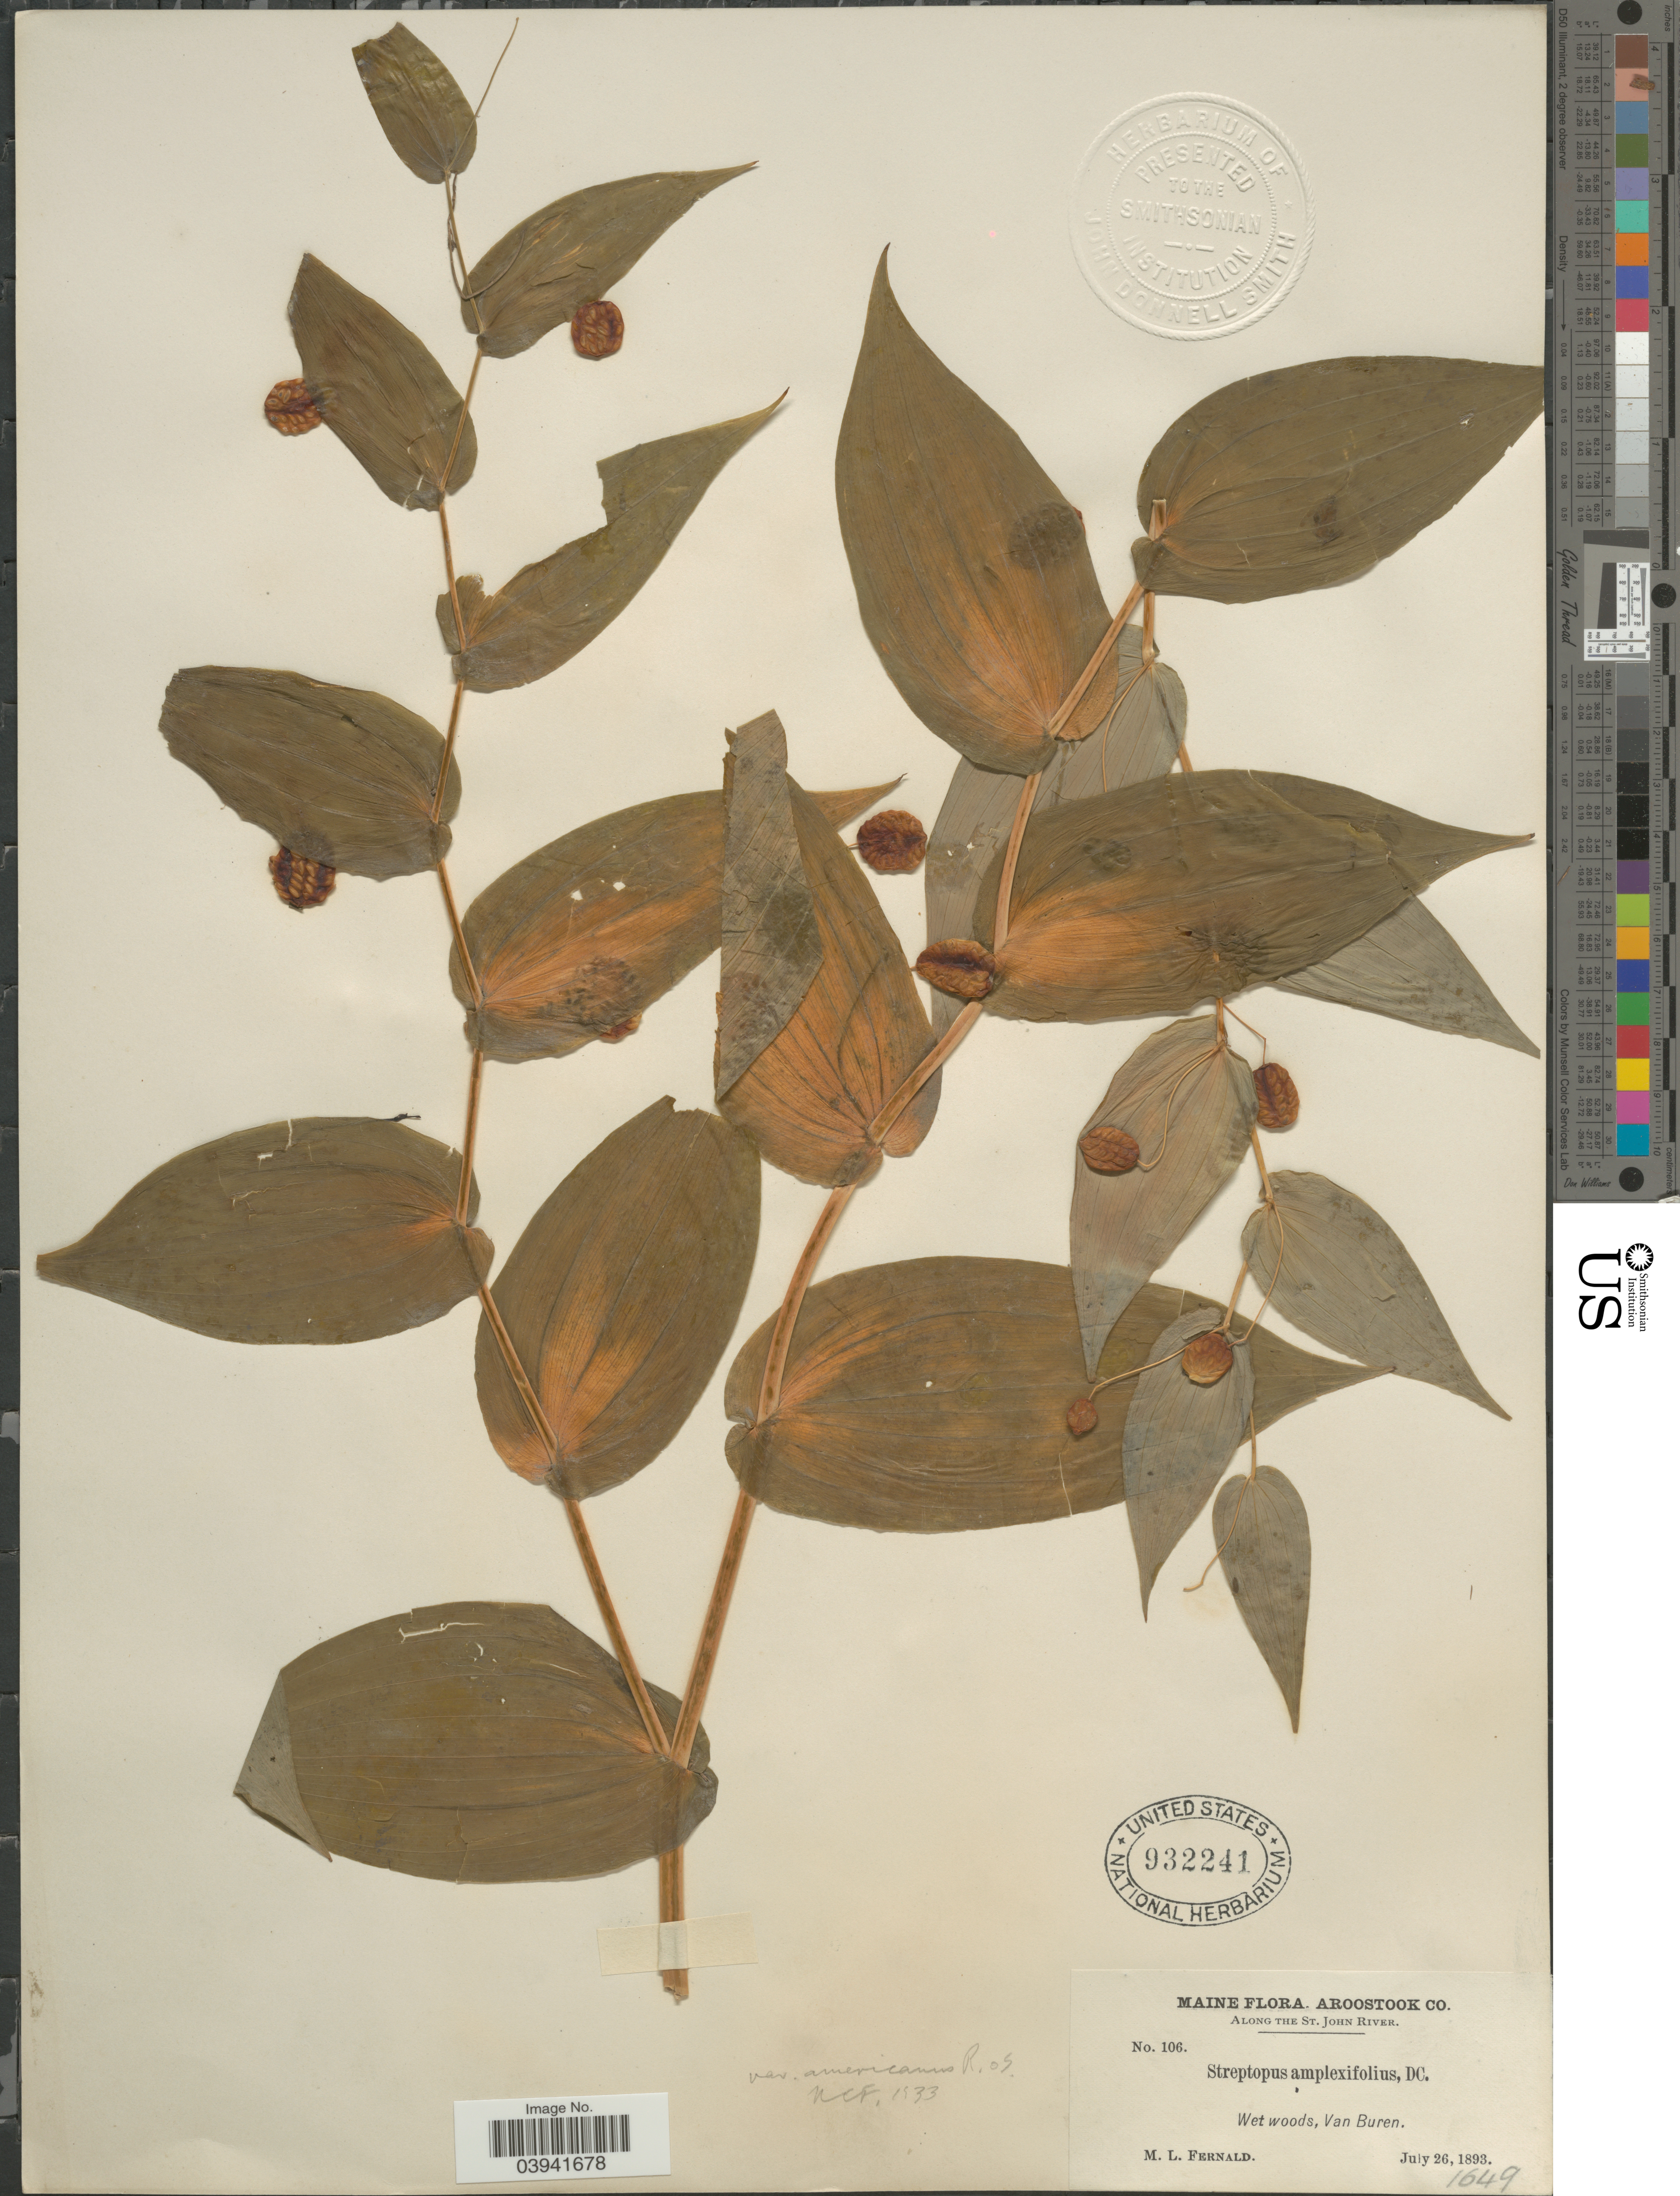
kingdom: Plantae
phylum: Tracheophyta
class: Liliopsida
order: Liliales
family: Liliaceae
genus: Streptopus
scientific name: Streptopus amplexifolius var. americanus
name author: Schult. & Schult. f.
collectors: M. L. Fernald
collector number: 106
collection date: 1893-07-26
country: United States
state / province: Maine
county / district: Aroostook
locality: Along The St. John River. Van Buren.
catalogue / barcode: US 932241